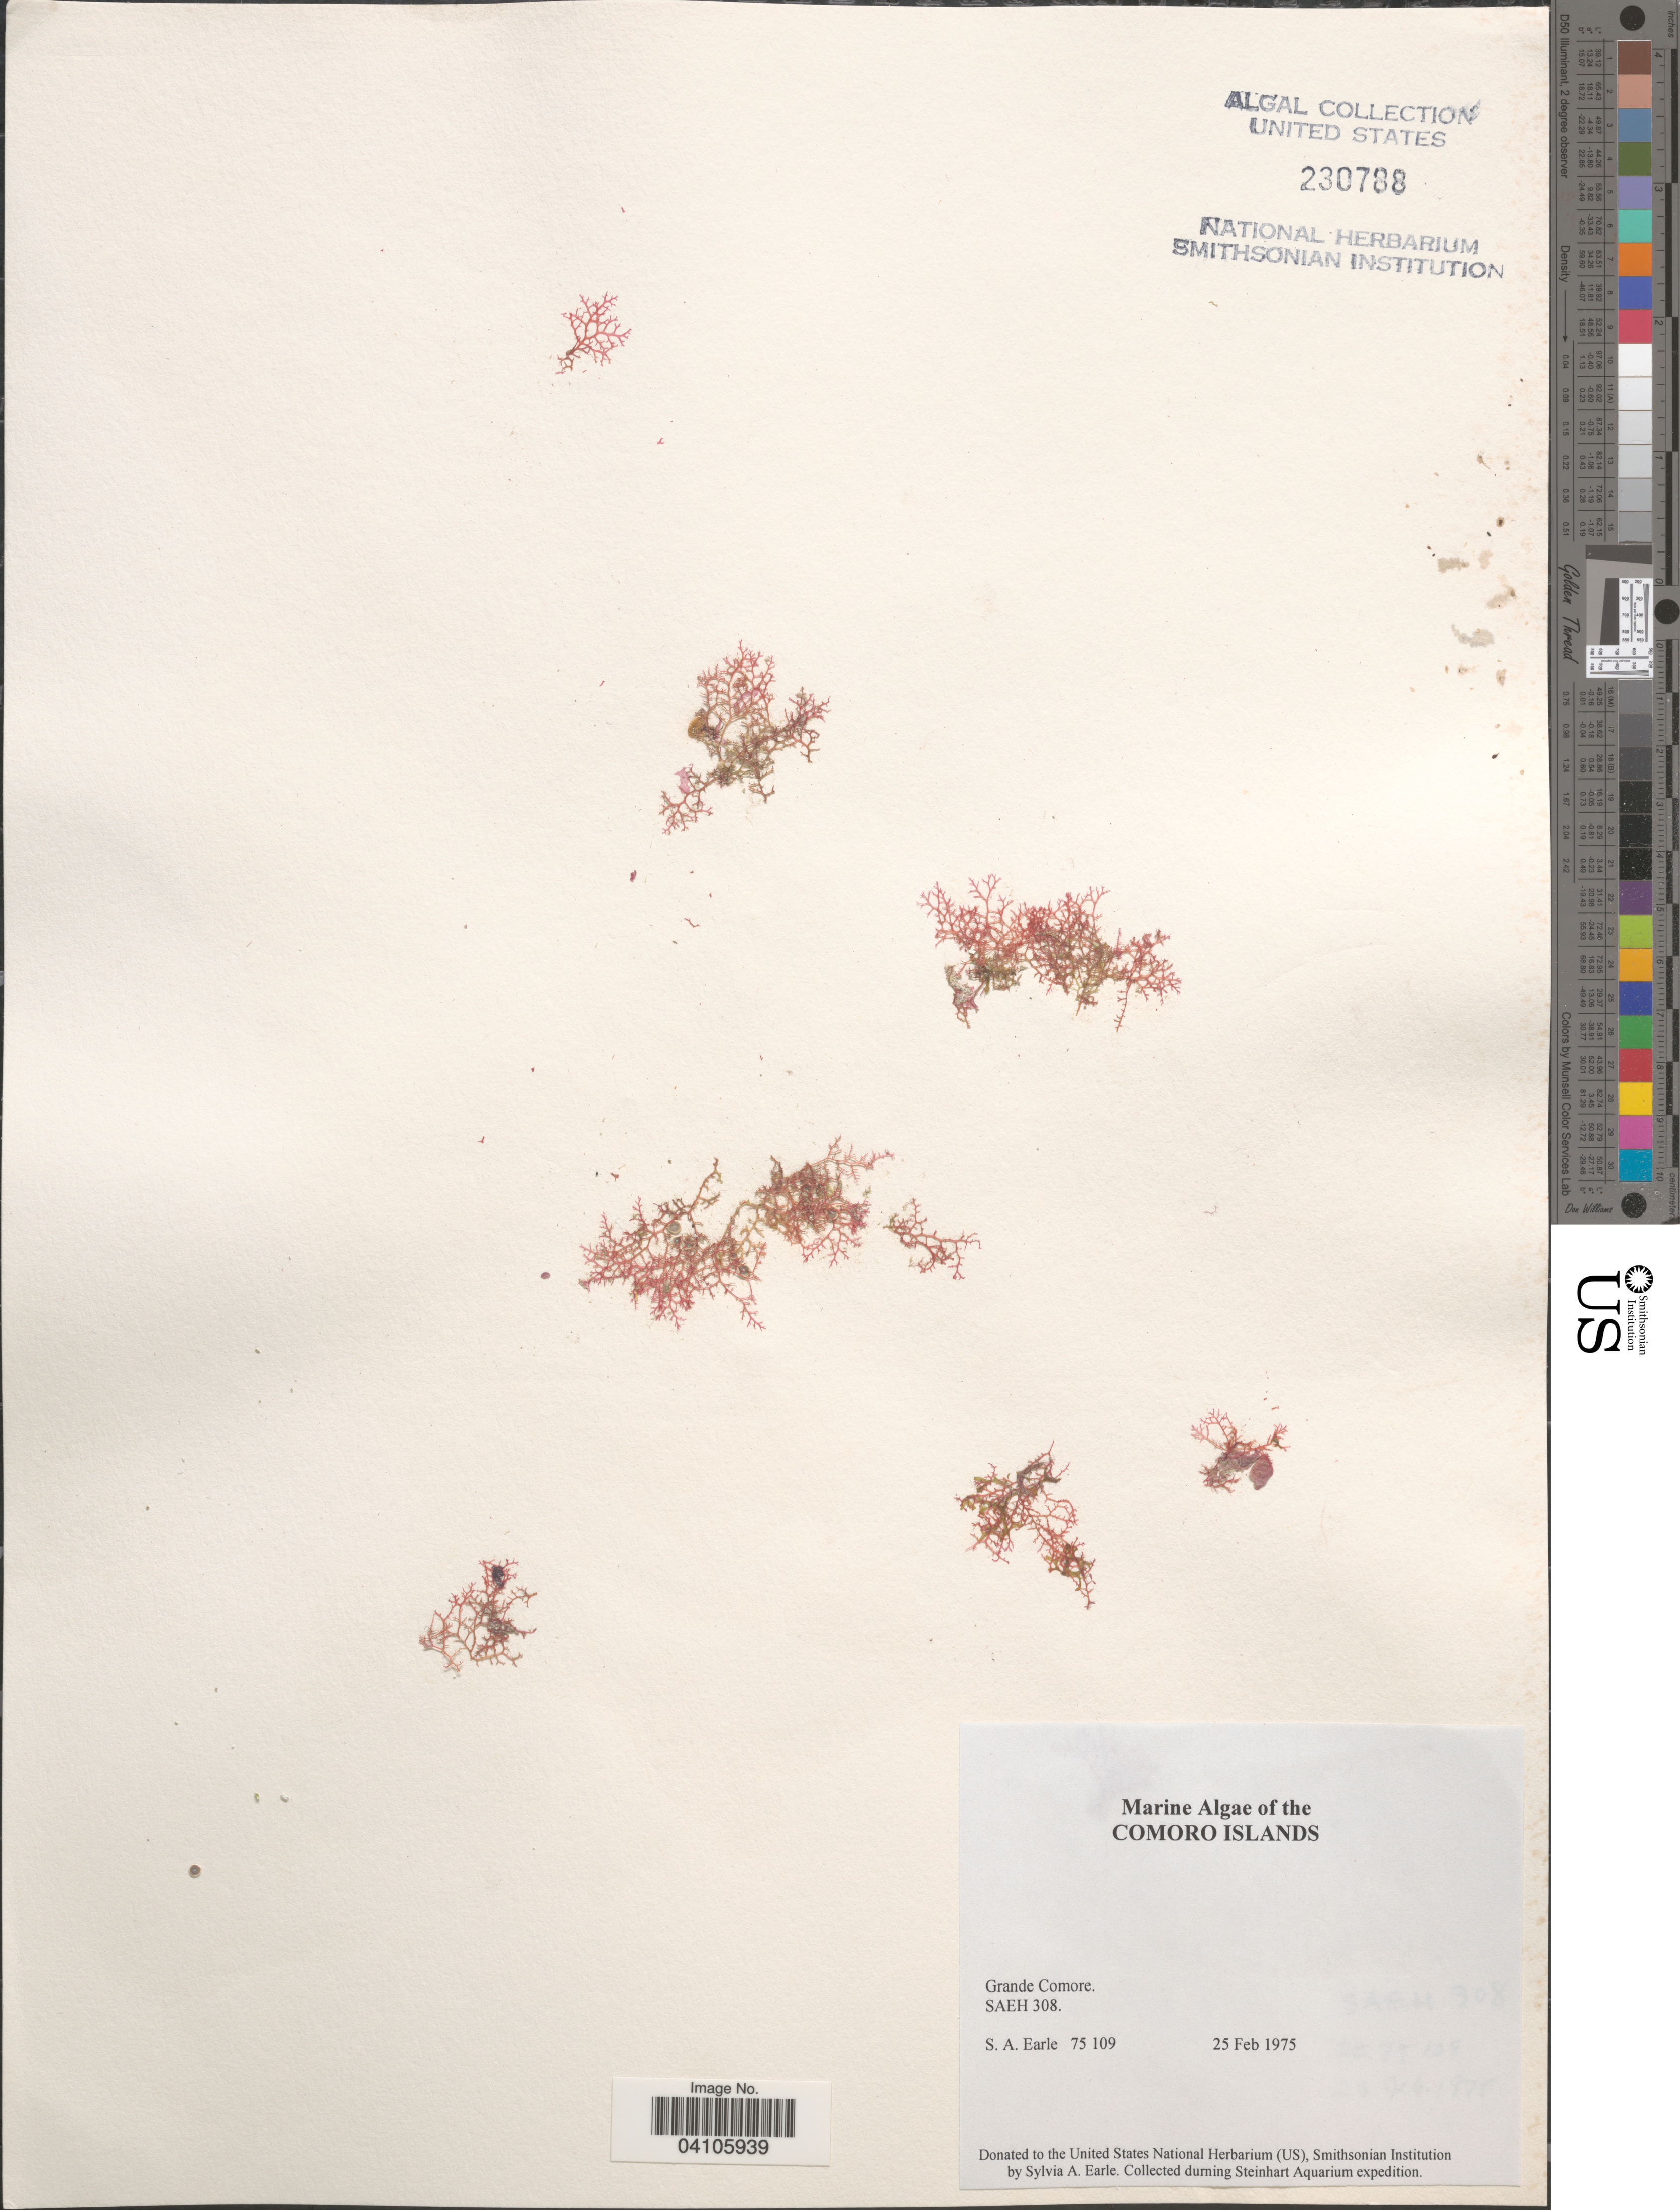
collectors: S. A. Earle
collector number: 75109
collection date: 1975-02-25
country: Comoros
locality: Grande Comore. Steinhart Aquarium expedition.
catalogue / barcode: US 230788